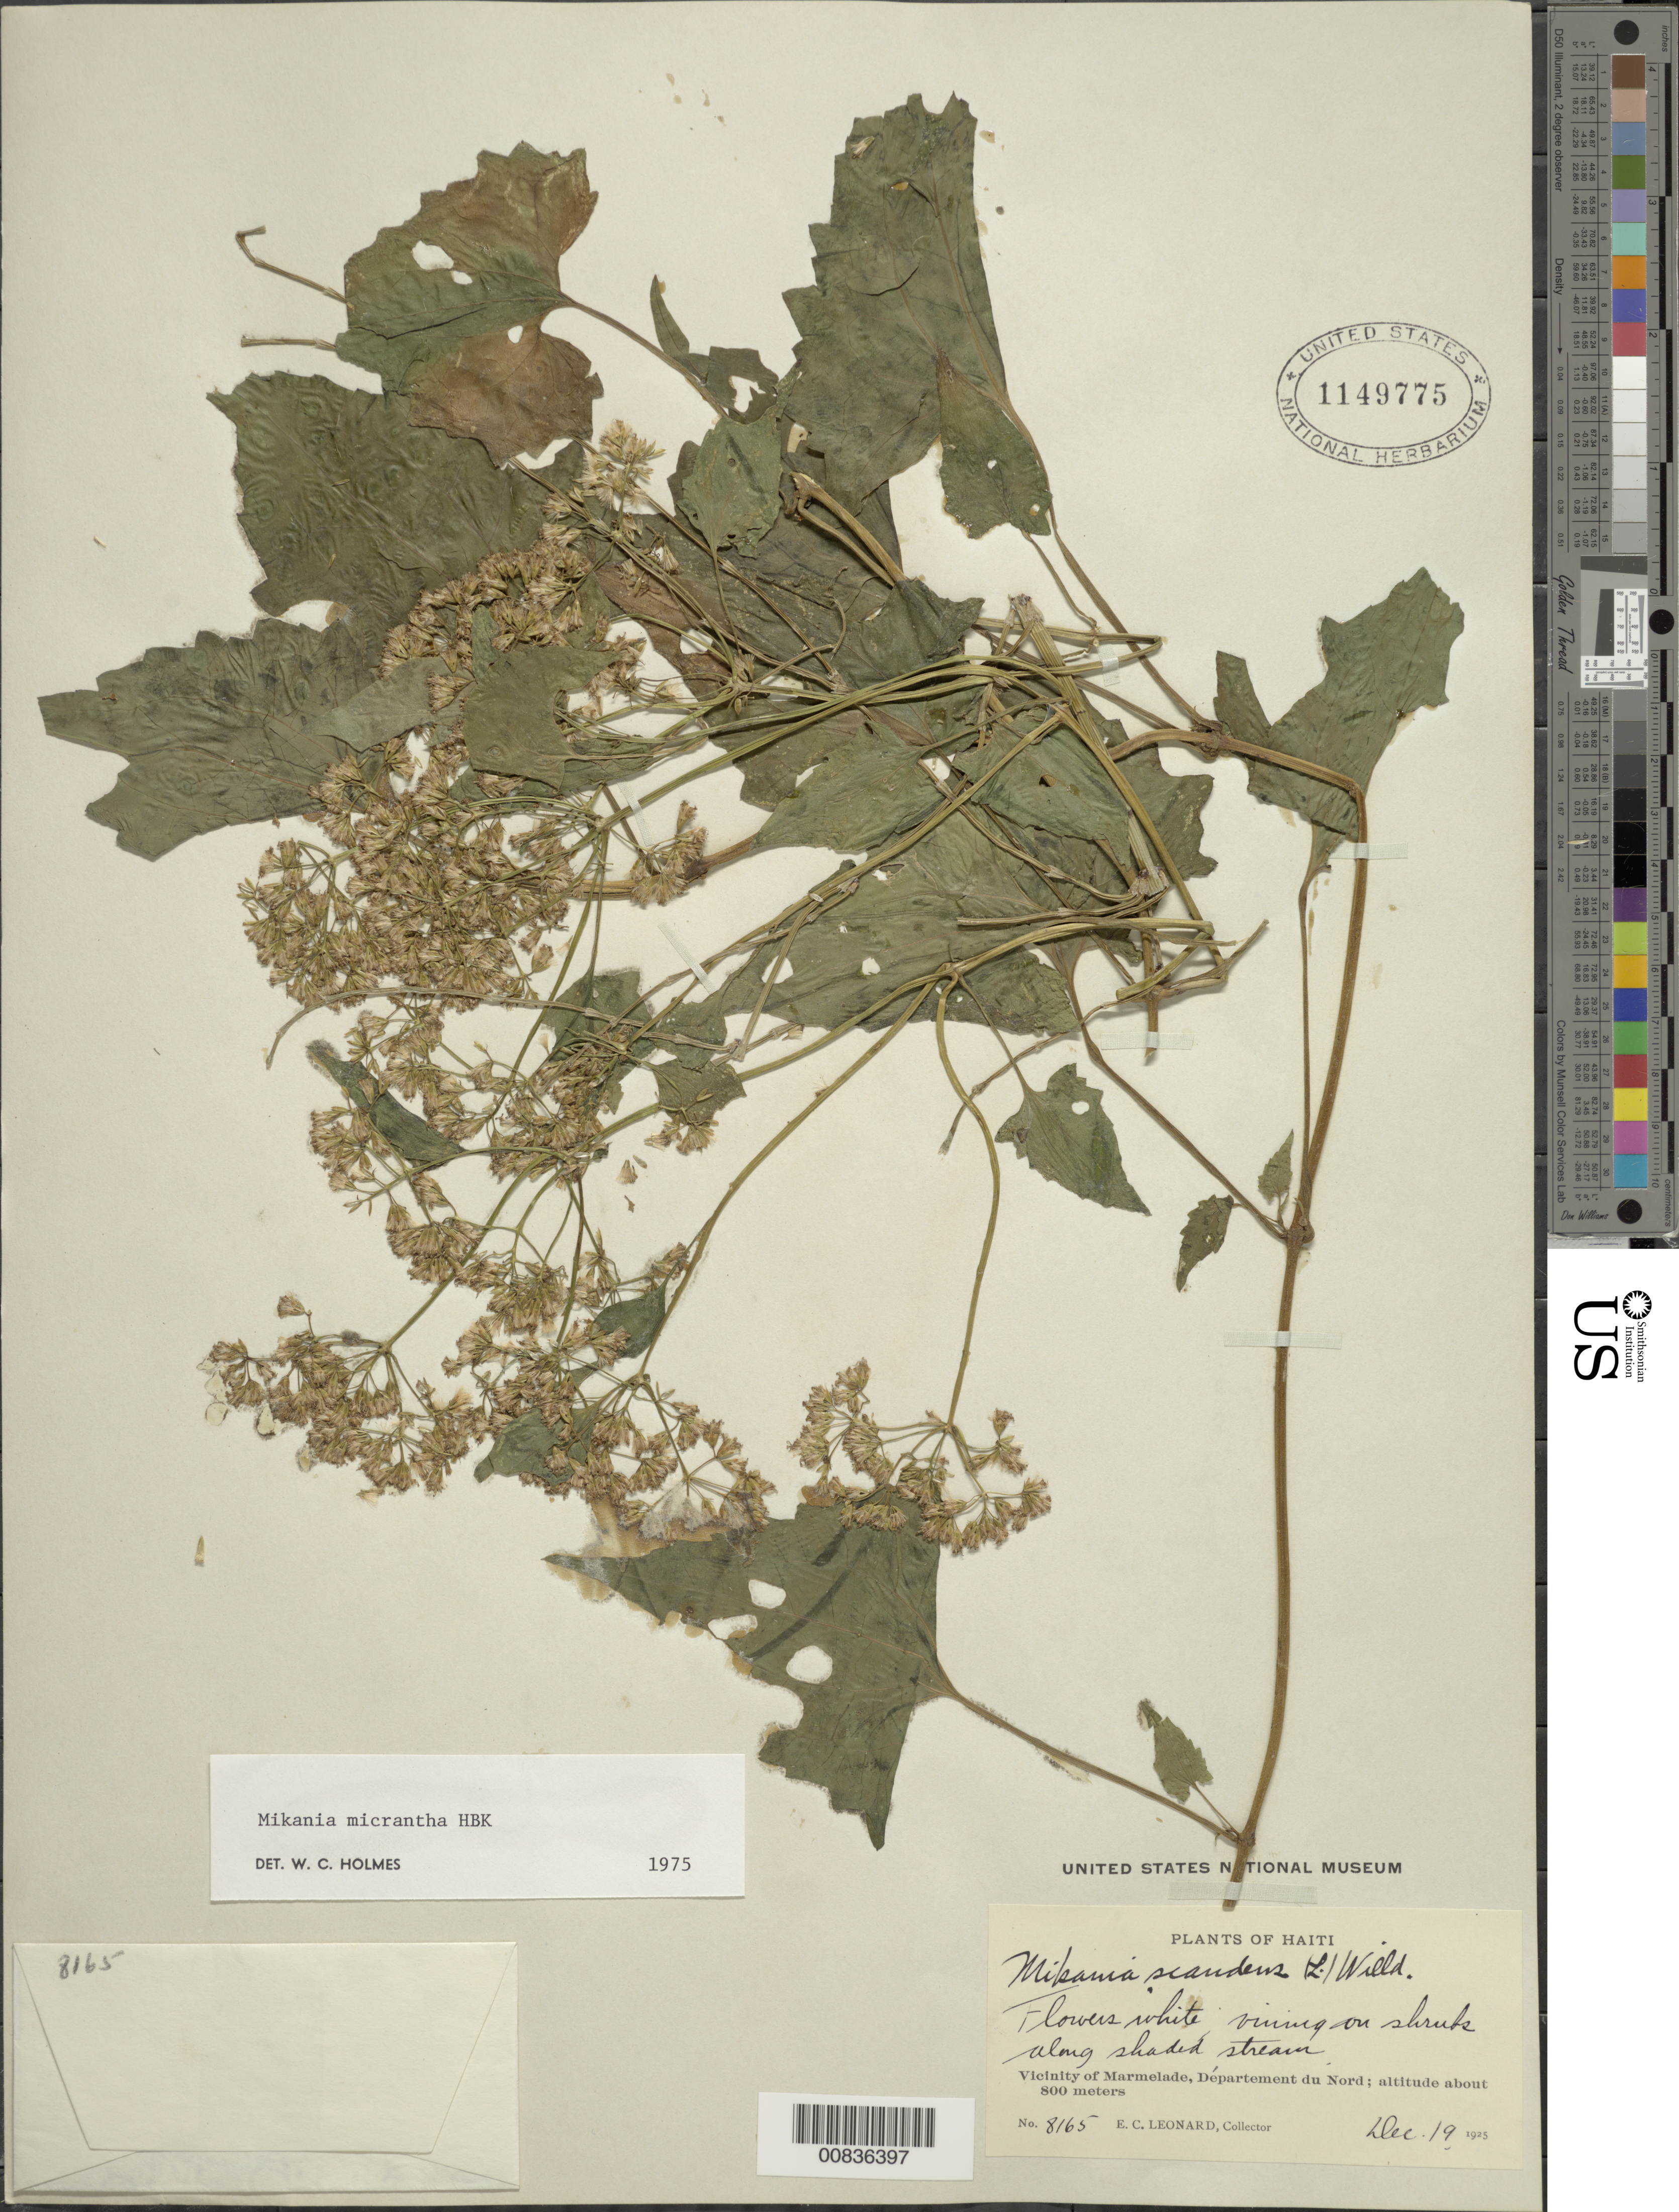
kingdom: Plantae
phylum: Tracheophyta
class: Magnoliopsida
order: Asterales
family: Asteraceae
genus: Mikania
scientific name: Mikania micrantha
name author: Kunth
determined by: Holmes, W. C.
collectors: E. C. Leonard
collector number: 8165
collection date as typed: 19 Dec 1925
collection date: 1925-12-19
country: Haiti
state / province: Nord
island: Hispaniola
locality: Vicinity of Marmelade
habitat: On shrubs along shaded stream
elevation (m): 800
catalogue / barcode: US 1149775